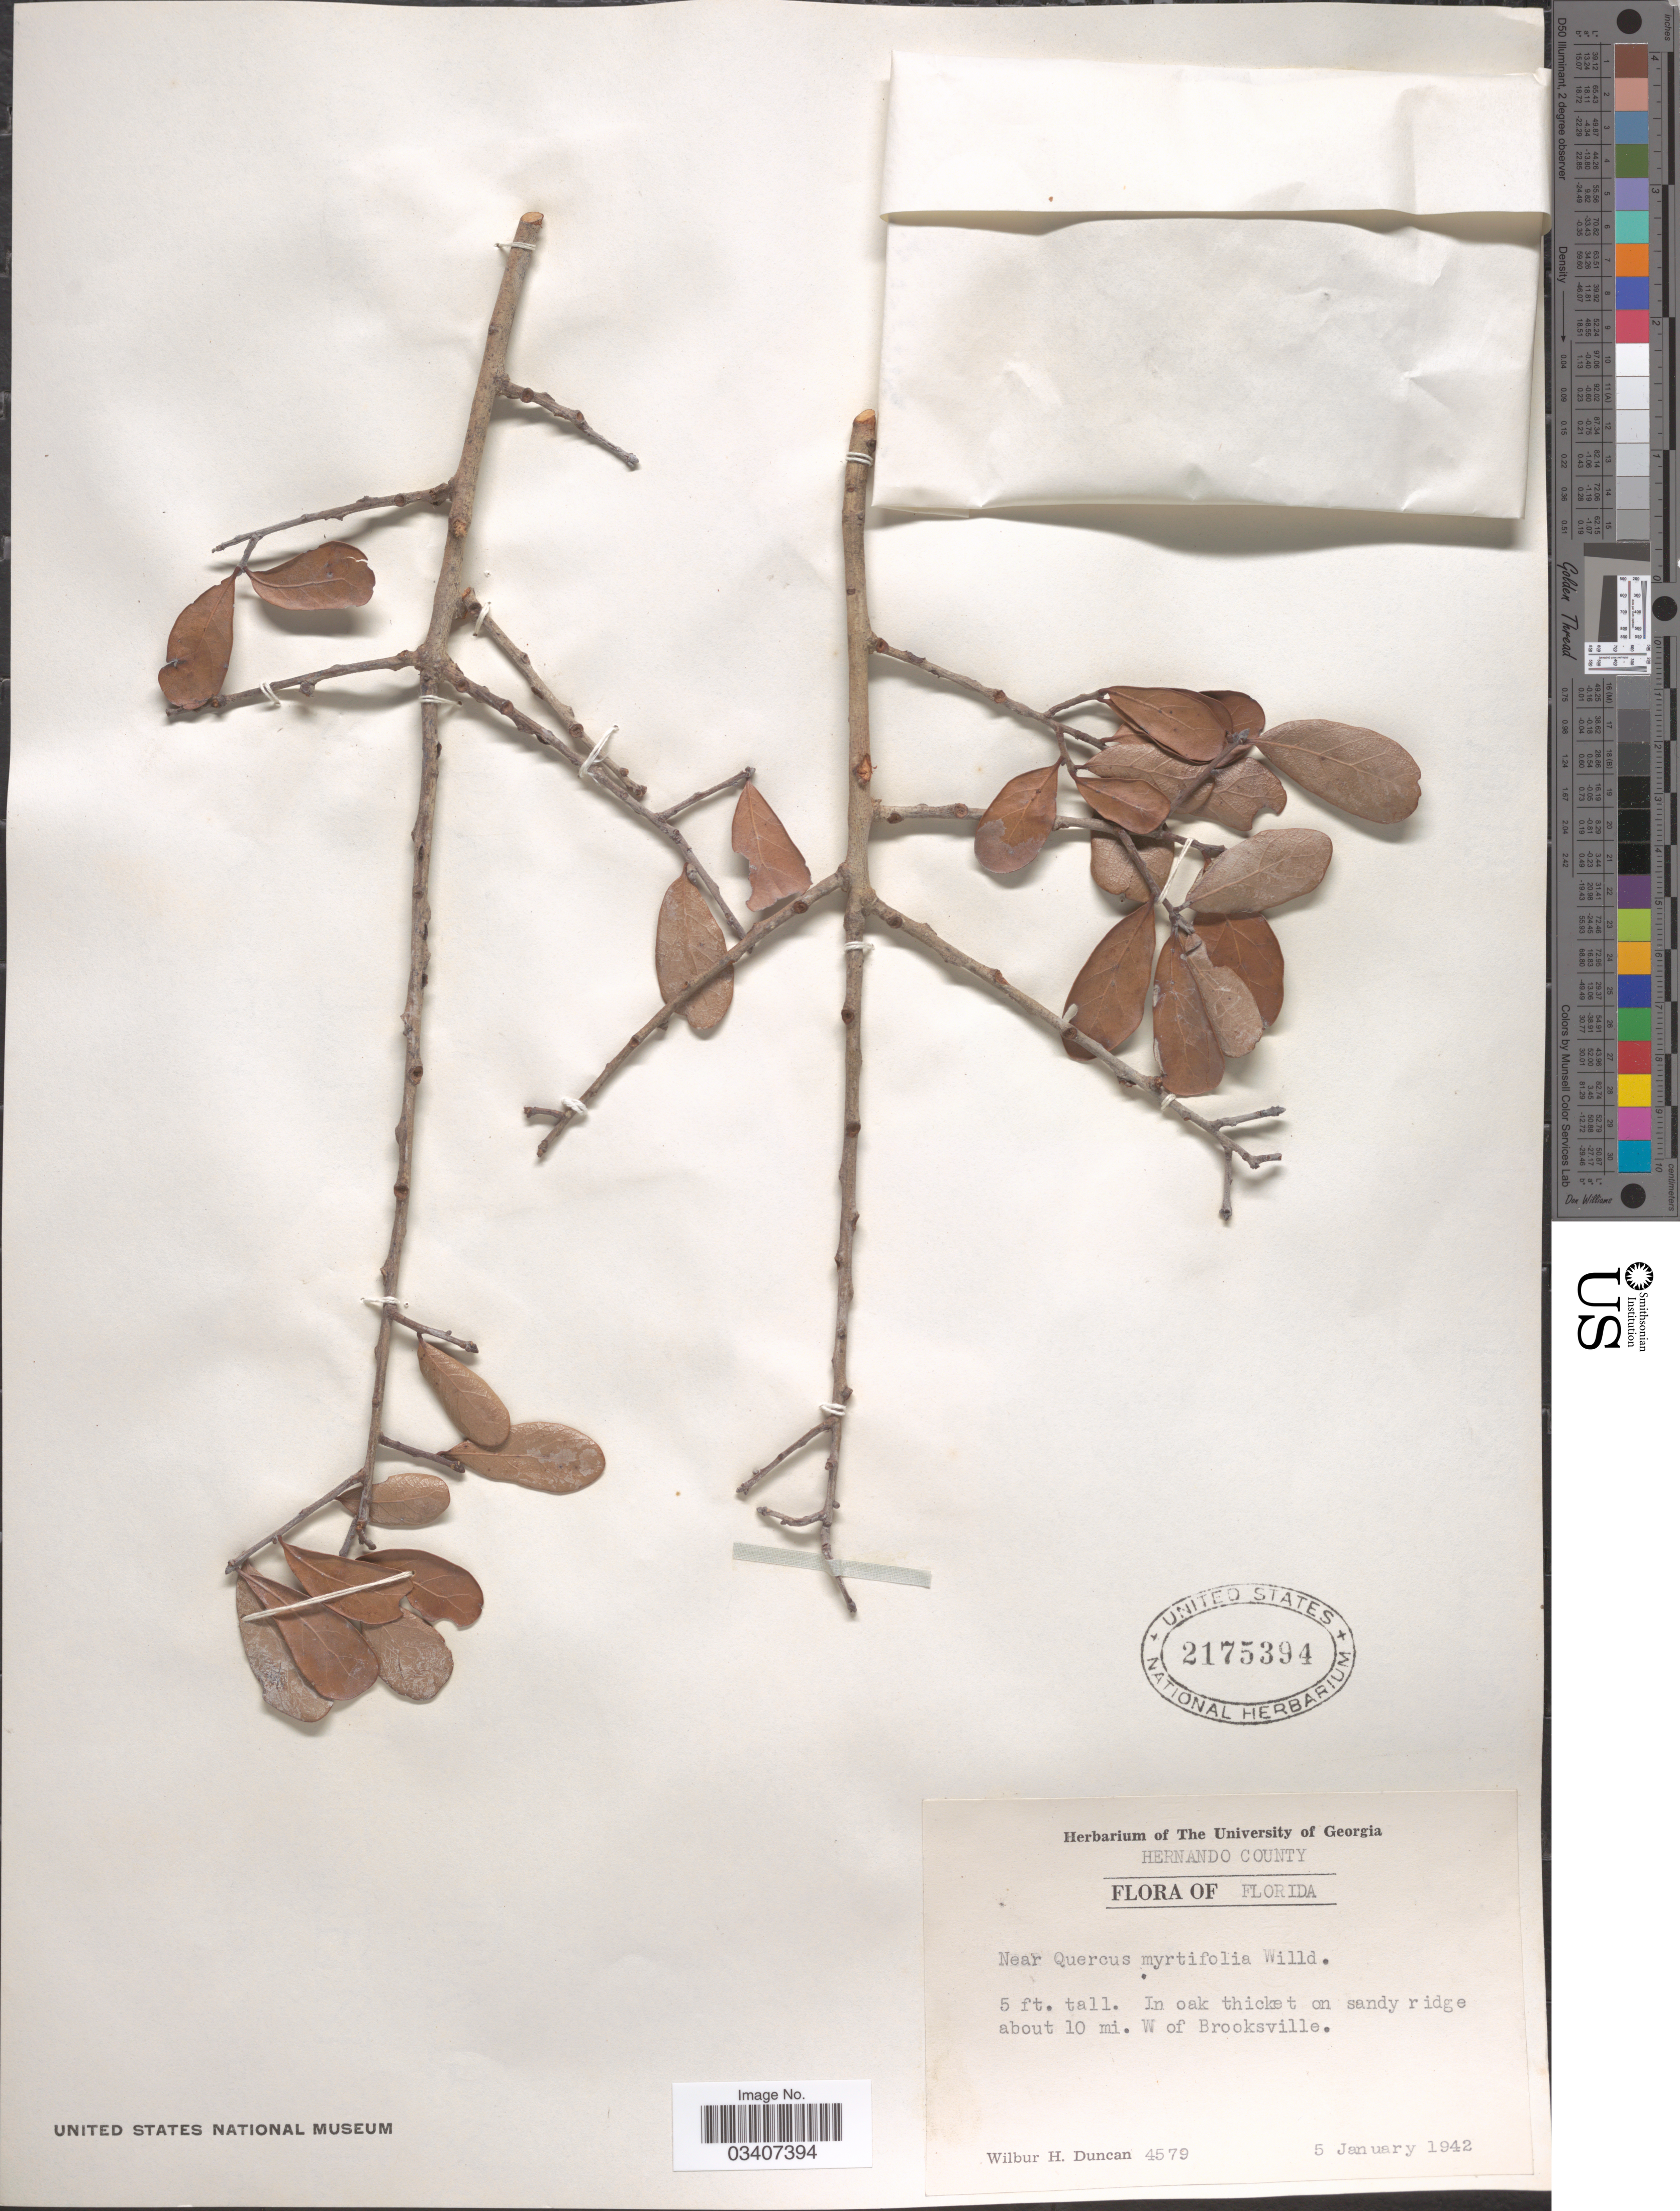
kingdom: Plantae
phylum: Tracheophyta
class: Magnoliopsida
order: Fagales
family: Fagaceae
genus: Quercus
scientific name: Quercus myrtifolia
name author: Willd.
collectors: W. H. Duncan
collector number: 4579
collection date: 1942-01-05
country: United States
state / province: Florida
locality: Hernando County. On sandy ridge about 10 mi. W of Brooksville.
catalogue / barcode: US 2175394